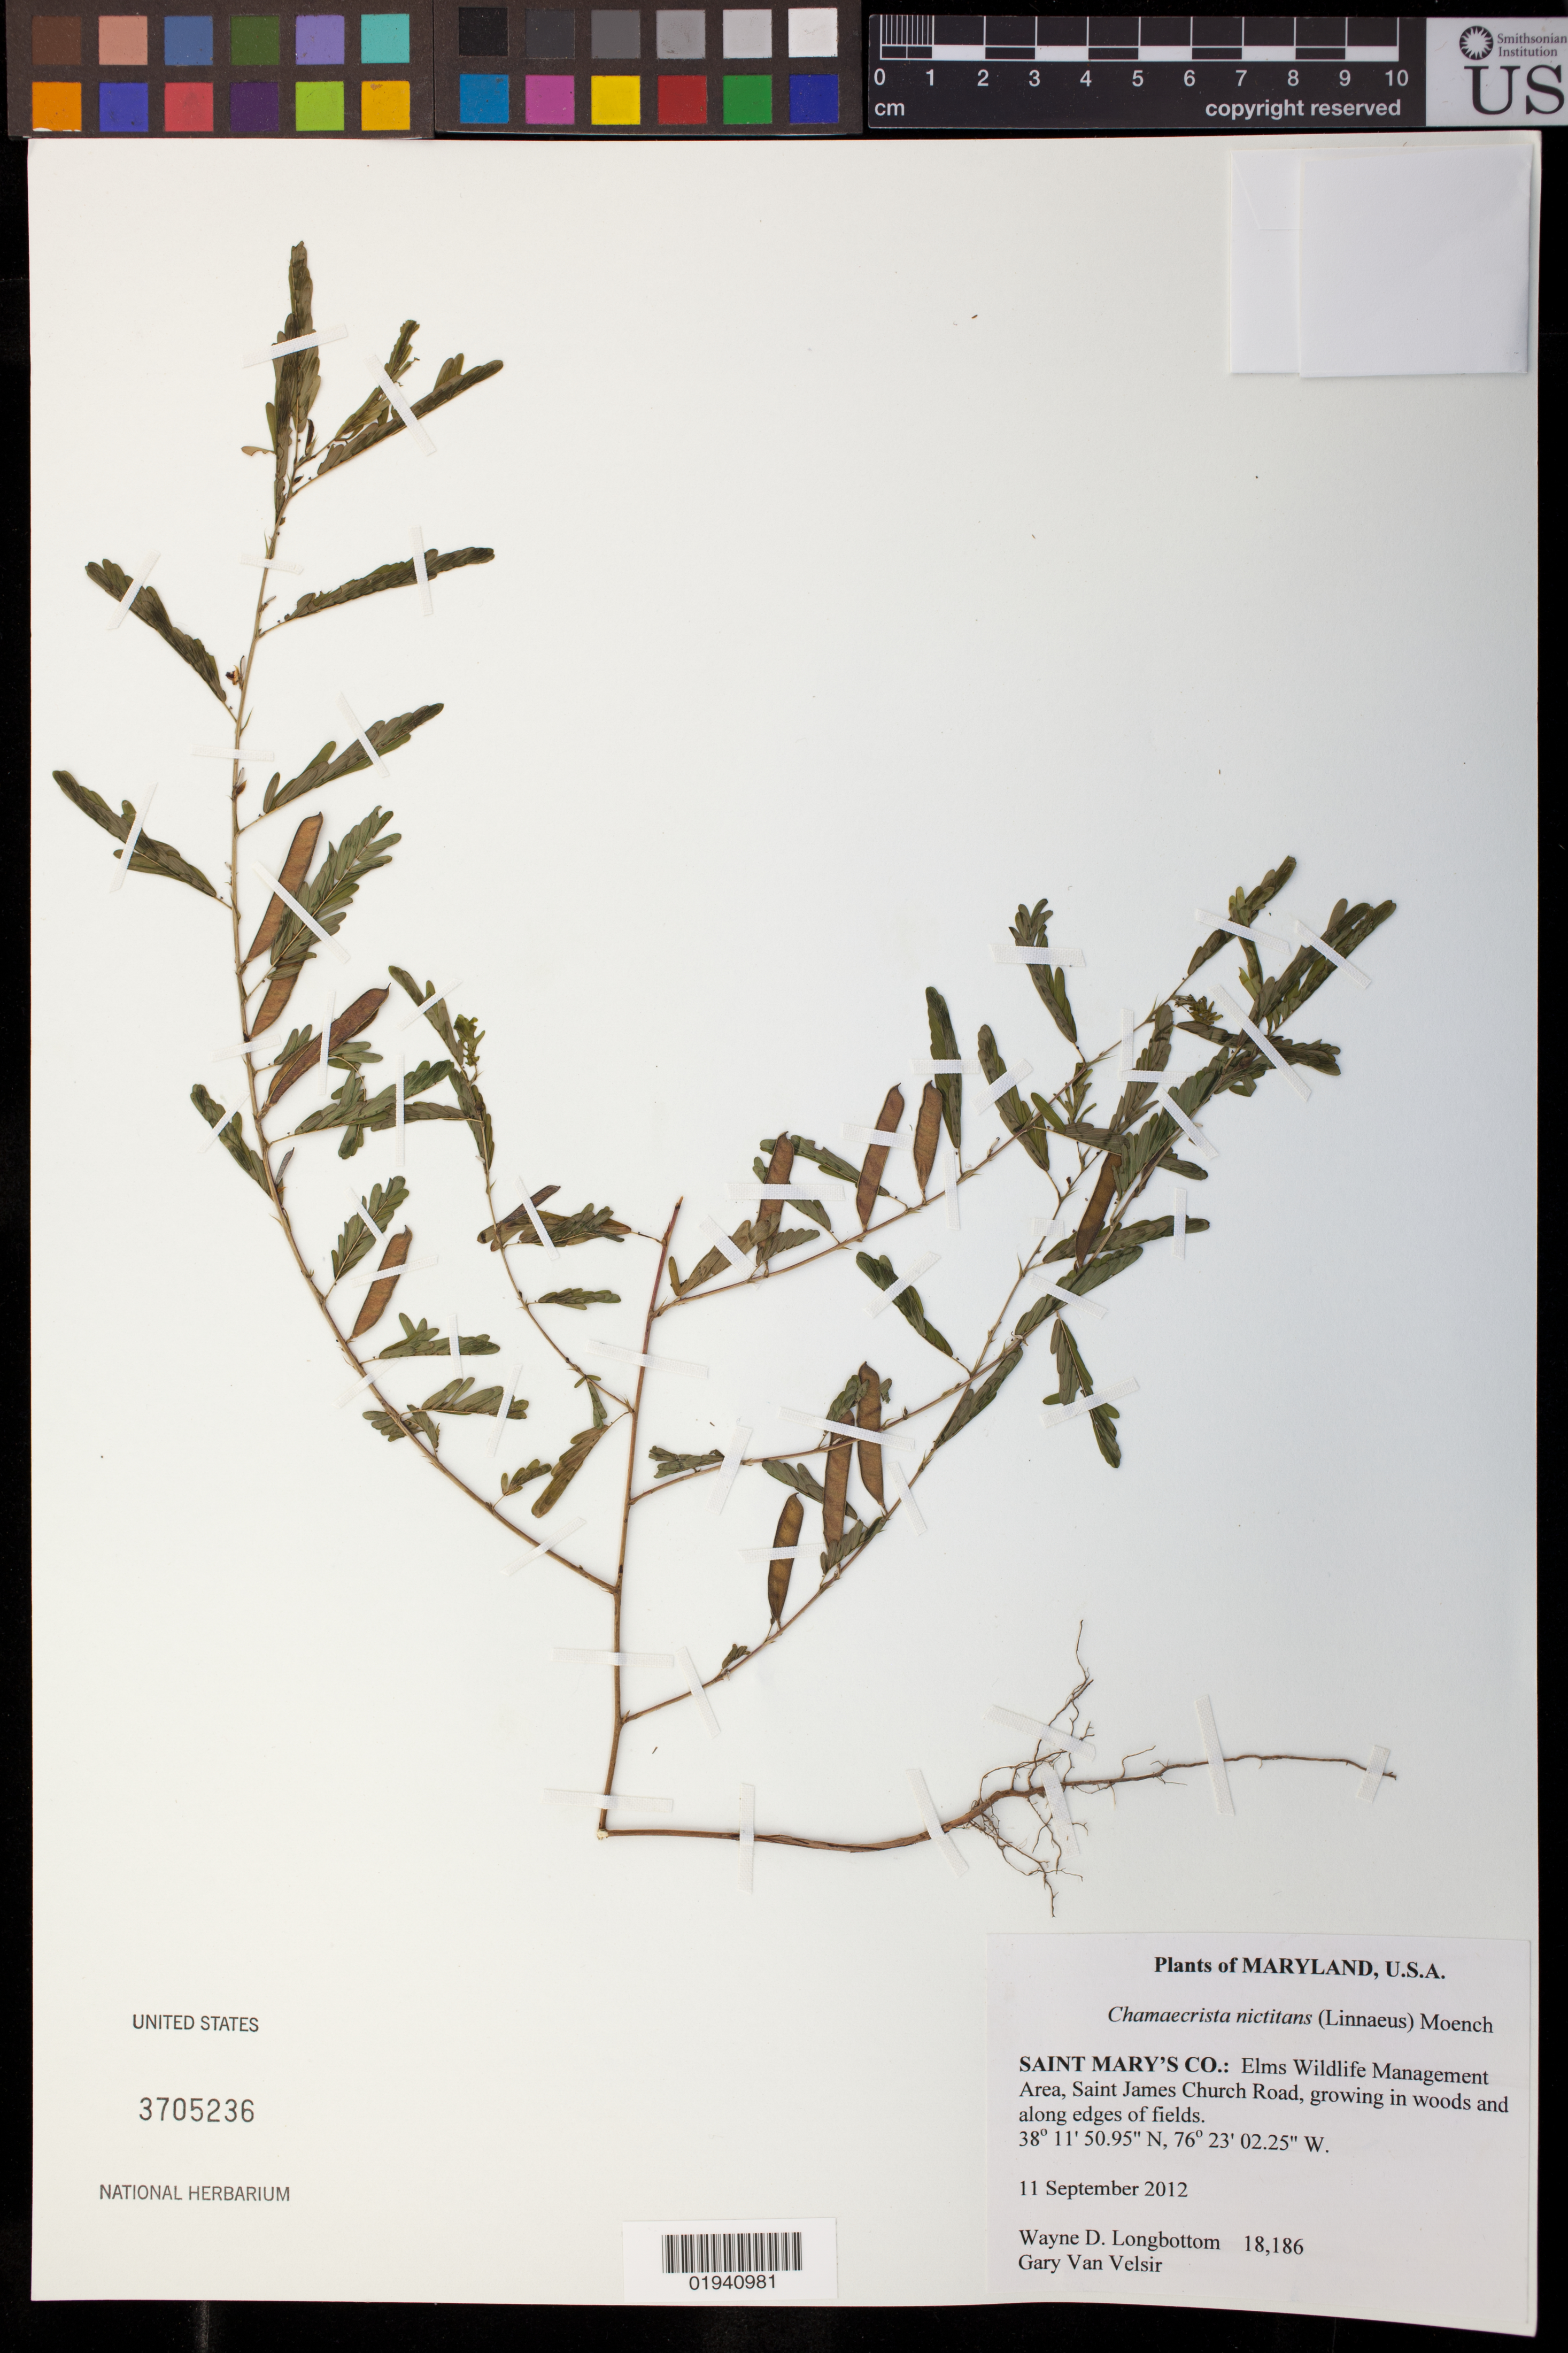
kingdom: Plantae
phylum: Tracheophyta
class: Magnoliopsida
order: Fabales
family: Fabaceae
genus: Chamaecrista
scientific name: Chamaecrista nictitans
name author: (L.) Moench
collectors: W. D. Longbottom & G. Van Velsir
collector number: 18186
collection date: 2012-09-11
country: United States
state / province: Maryland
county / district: St. Mary's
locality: Saint Mary's Co.: Elms WIldlife Management Area, Saint James Church Road.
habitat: growing in woods and along edges of fields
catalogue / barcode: US 3705236